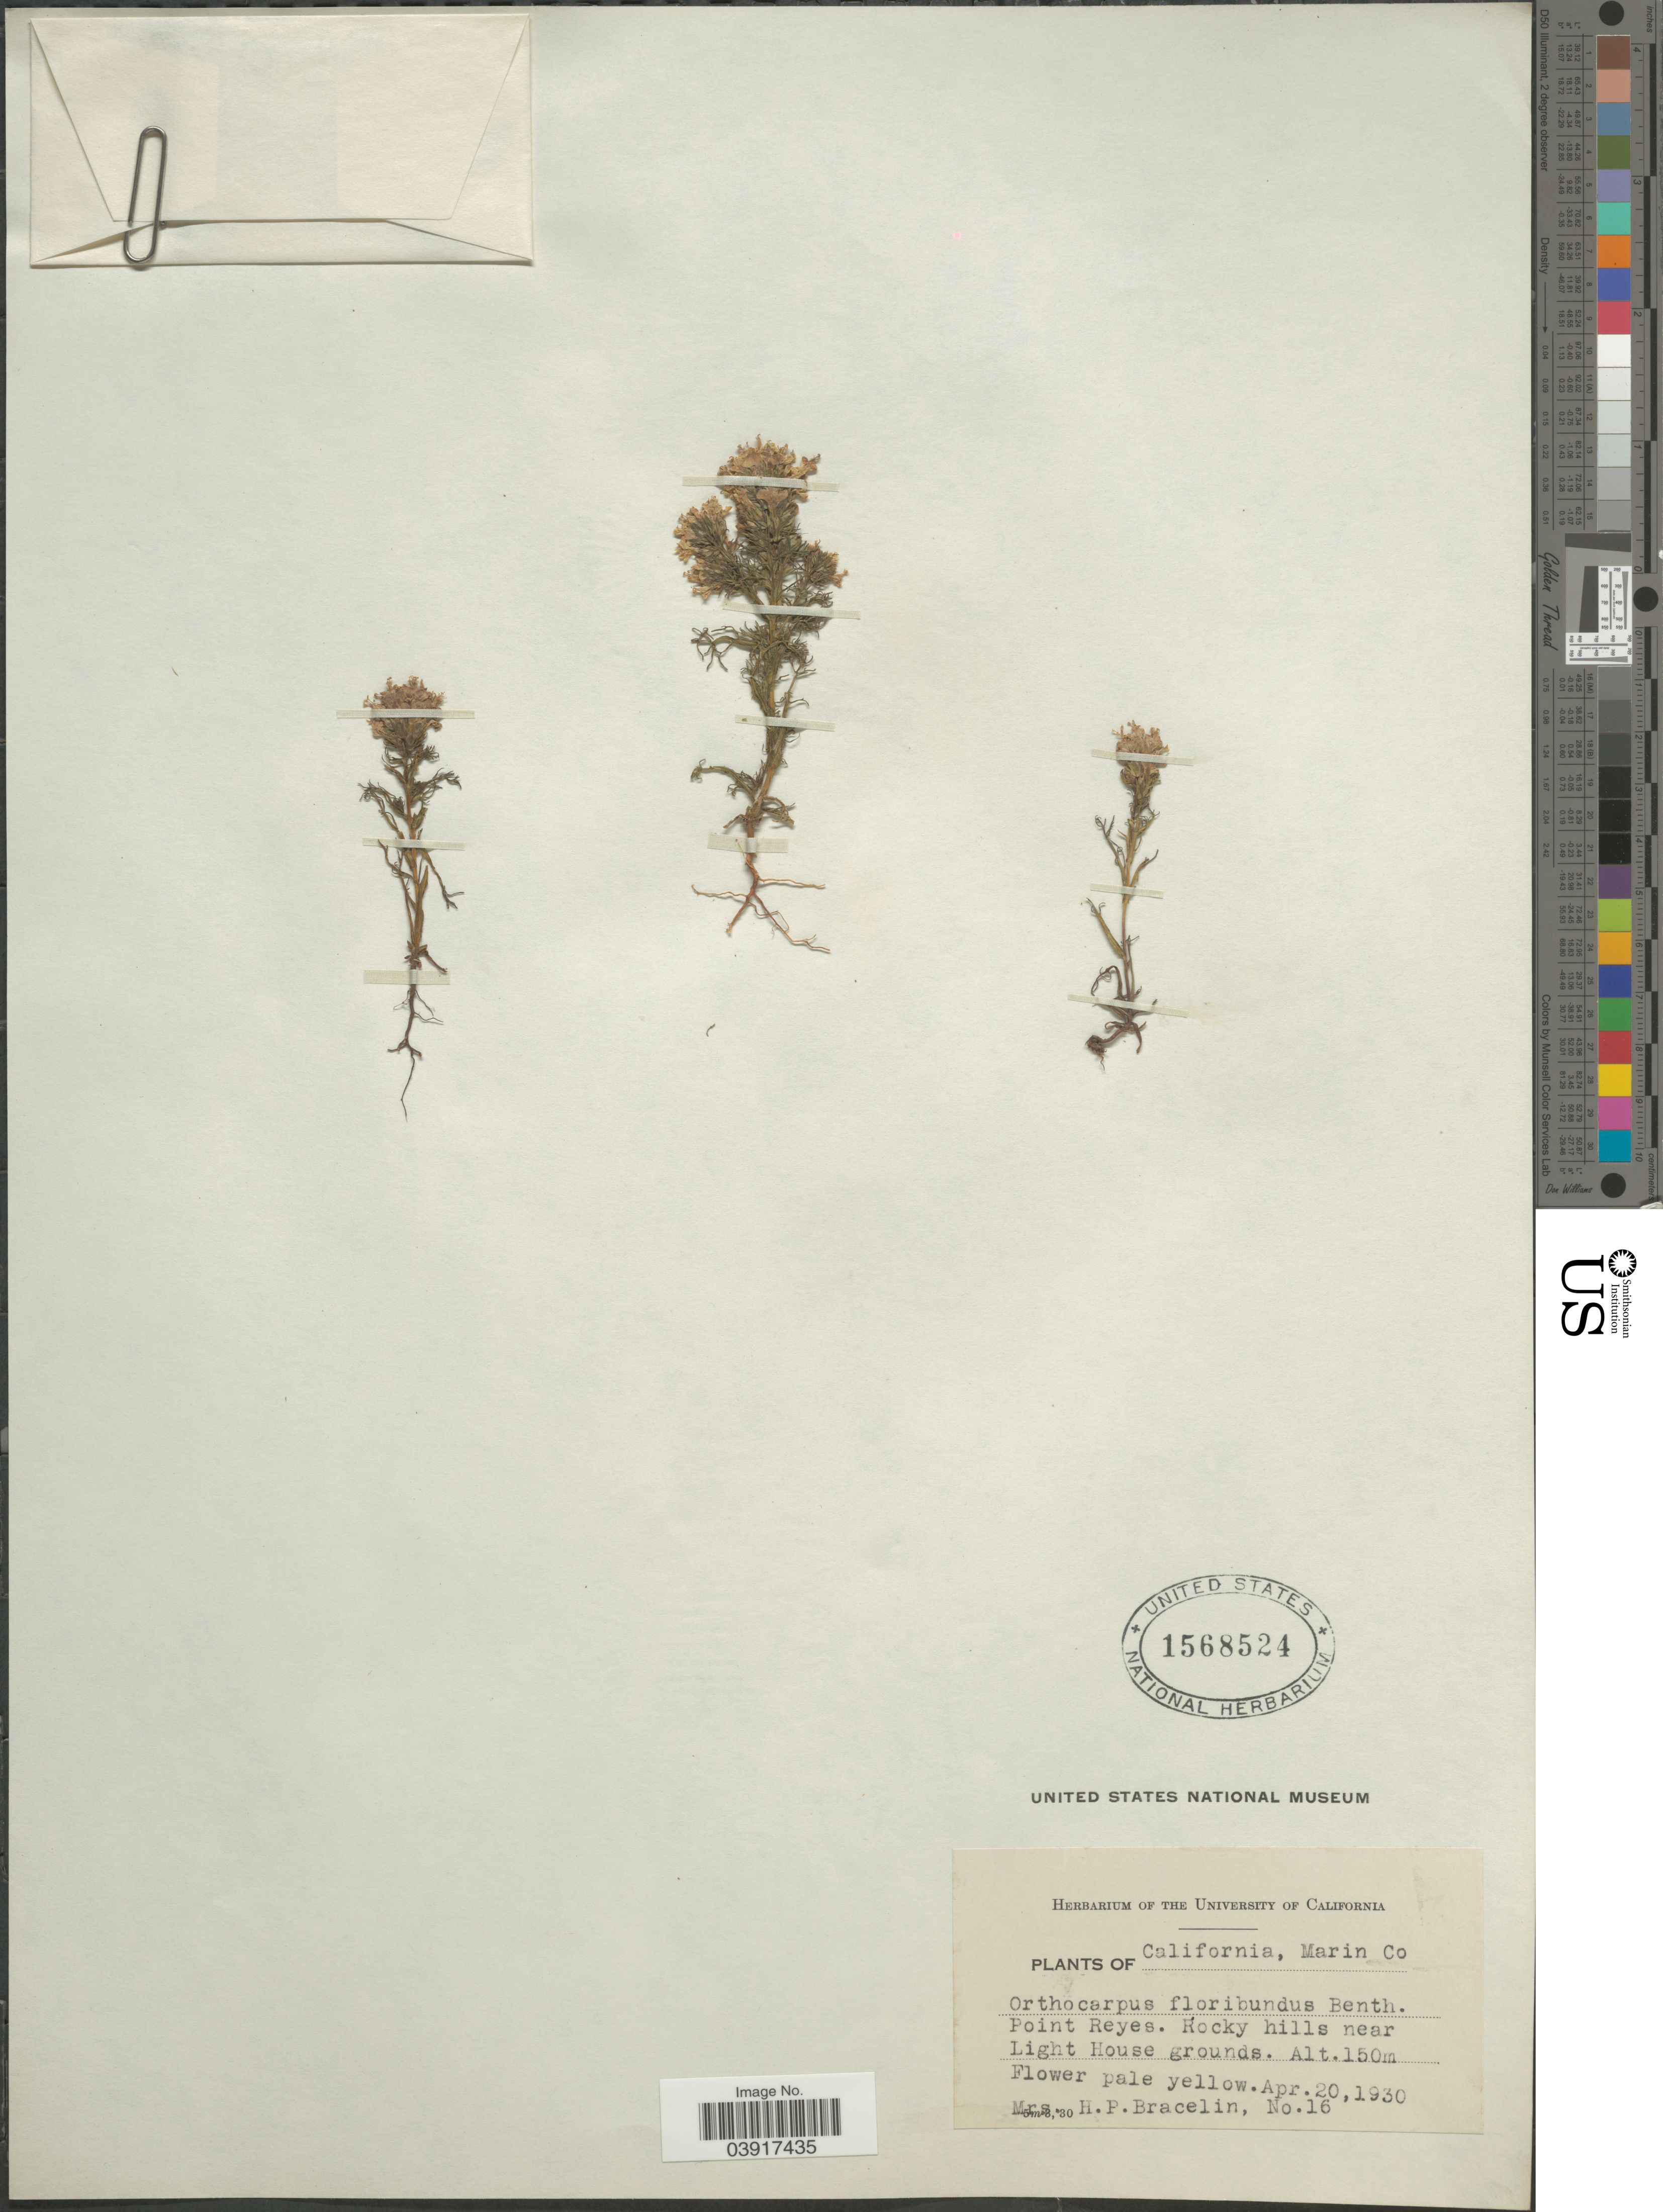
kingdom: Plantae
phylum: Tracheophyta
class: Magnoliopsida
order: Lamiales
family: Orobanchaceae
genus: Orthocarpus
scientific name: Orthocarpus floribundus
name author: Benth.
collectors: H. Bracelin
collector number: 16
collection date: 1930-04-20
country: United States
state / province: California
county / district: Marin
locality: Marin Co. Point Reyes. Rocky hills near Light House grounds.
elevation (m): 150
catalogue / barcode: US 1568524